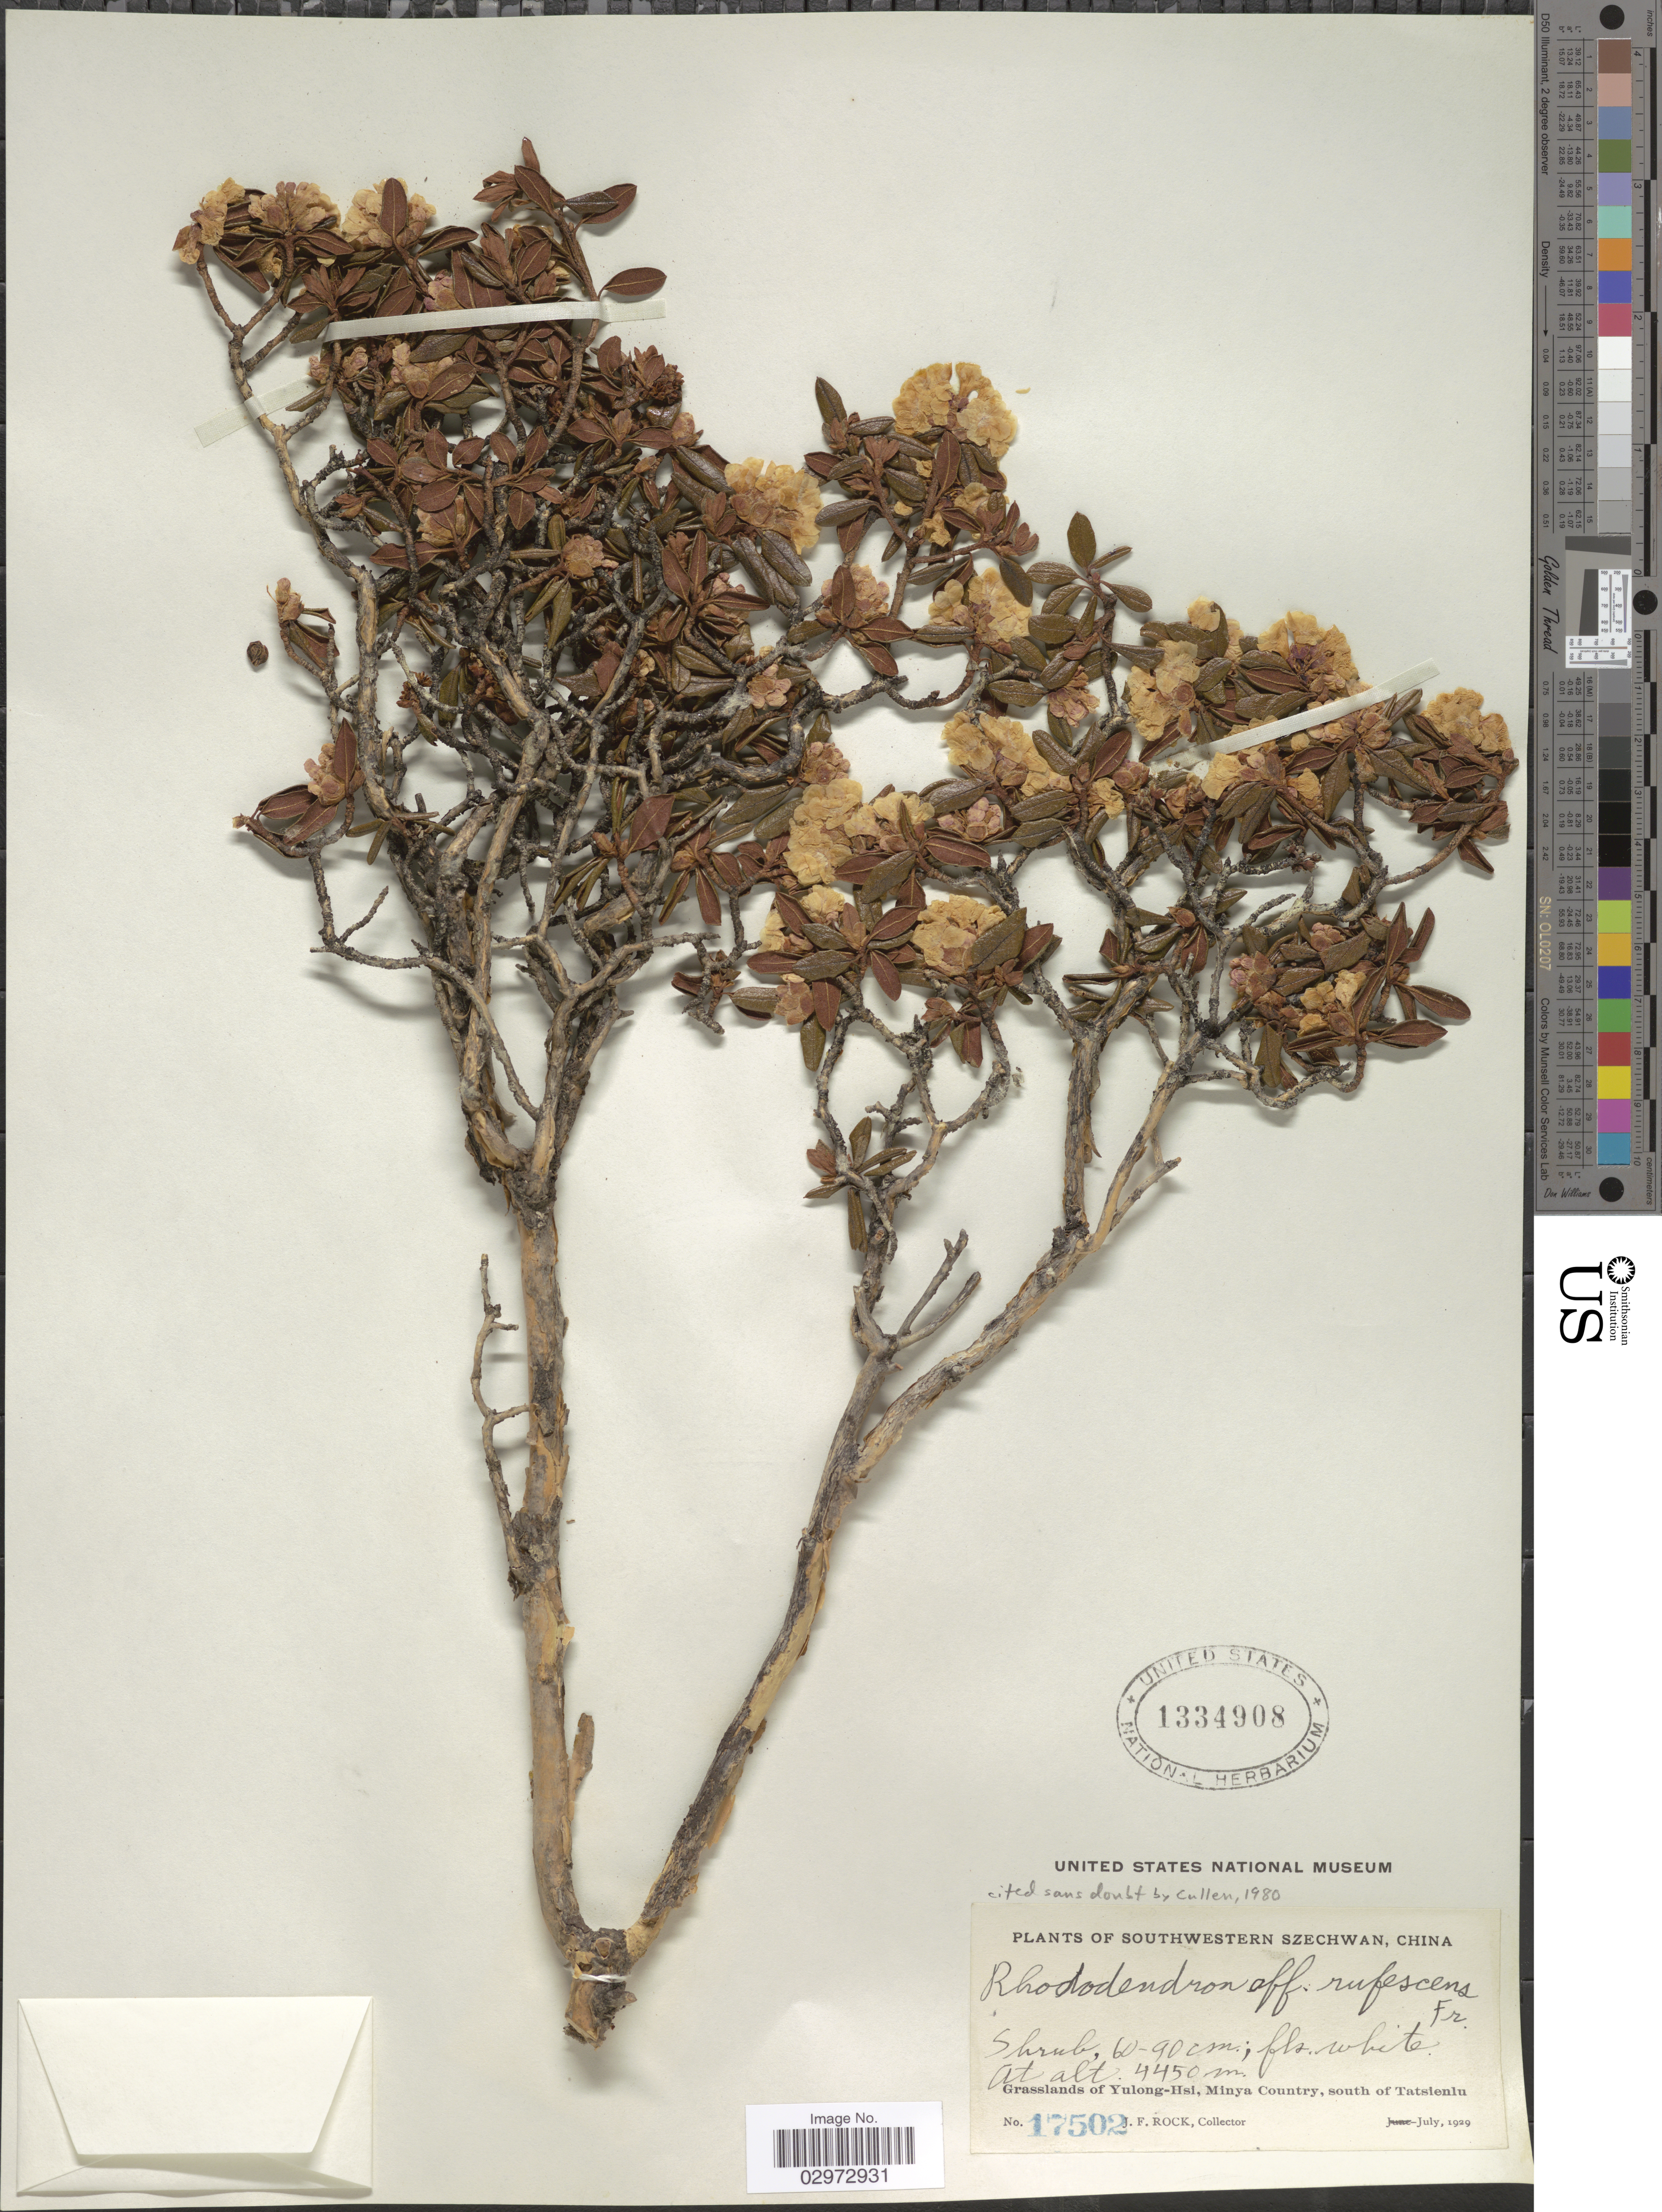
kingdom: Plantae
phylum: Tracheophyta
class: Magnoliopsida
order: Ericales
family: Ericaceae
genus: Rhododendron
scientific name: Rhododendron rufescens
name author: Franch.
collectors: J. Rock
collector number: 17502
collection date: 1929-07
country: China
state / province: Sichuan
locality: Southwestern Szechwan, Grasslands of Yulong-Hsi, Minya Country, south of Tatsienlu.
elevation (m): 4450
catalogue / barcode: US 1334908